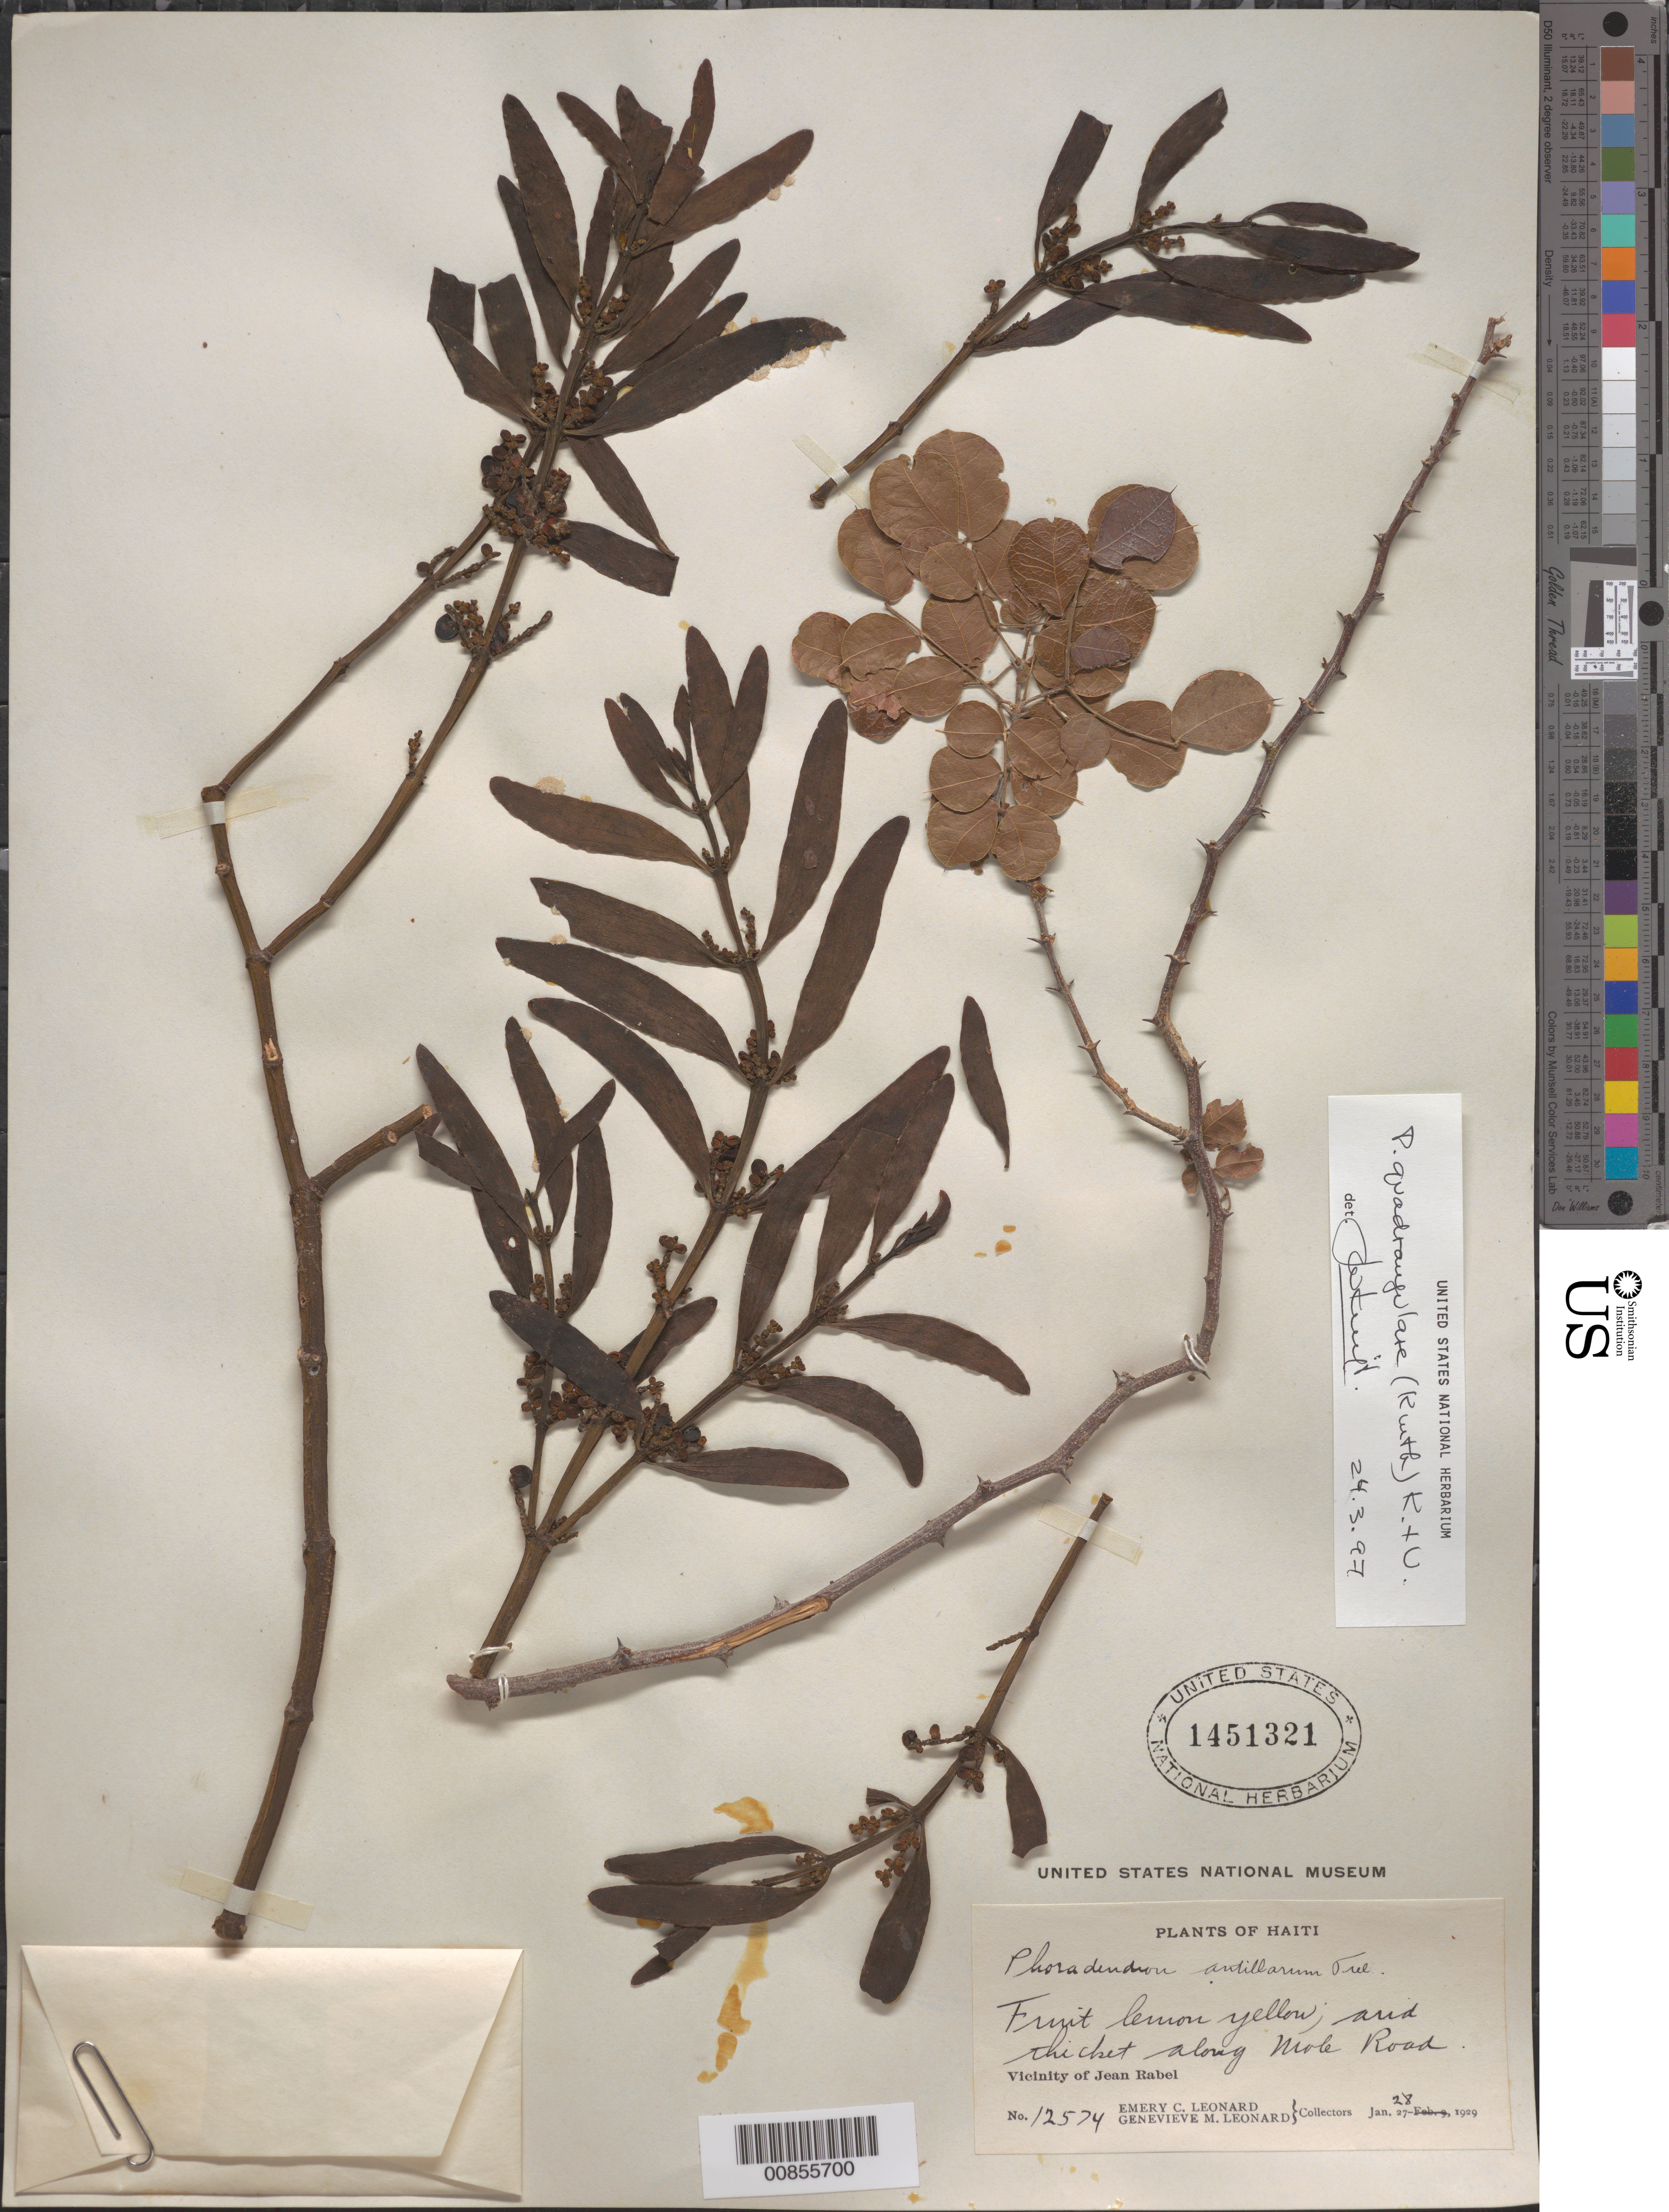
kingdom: Plantae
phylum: Tracheophyta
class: Magnoliopsida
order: Santalales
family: Viscaceae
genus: Phoradendron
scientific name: Phoradendron quadrangulare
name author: (Kunth) Griseb.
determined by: Kuijt, Job, (CANADA)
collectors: E. C. Leonard & G. M. Leonard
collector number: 12574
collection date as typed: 28 Jan 1929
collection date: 1929-01-28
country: Haiti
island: Hispaniola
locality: Vicinity of Jean Rabel. Arid thicket along Mole Road.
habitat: Arid thicket.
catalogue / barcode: US 1451321